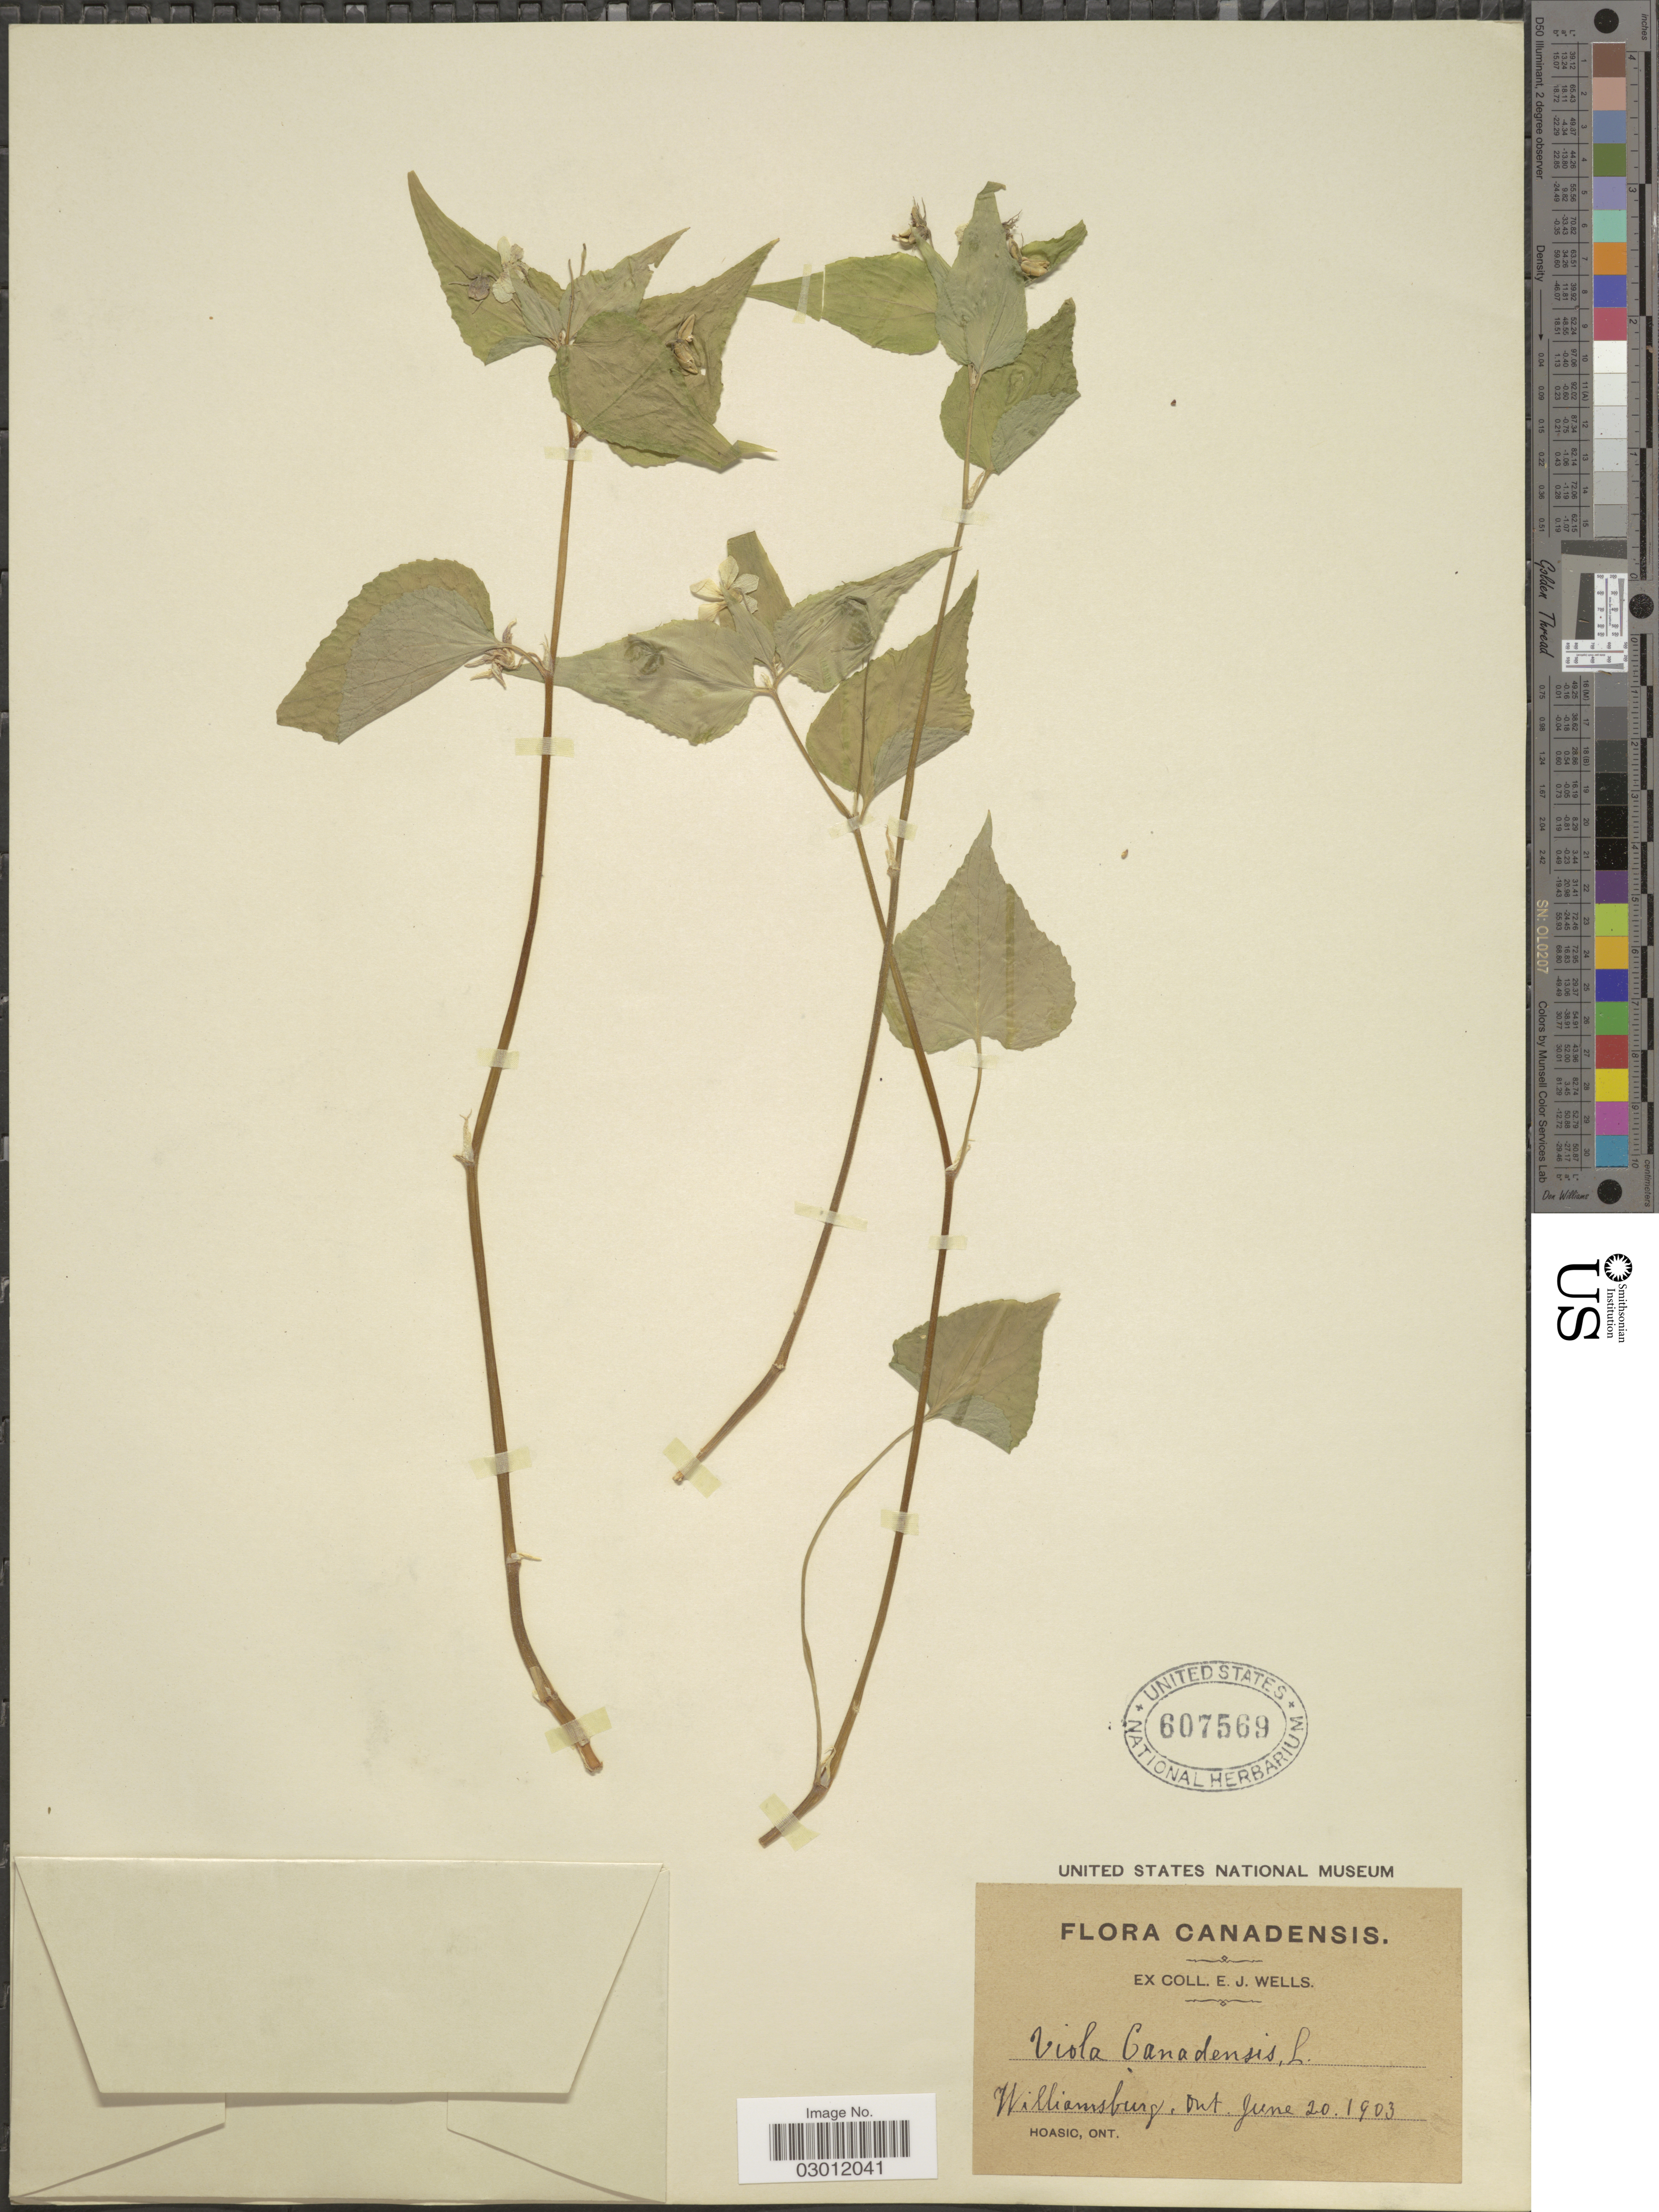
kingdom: Plantae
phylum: Tracheophyta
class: Magnoliopsida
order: Malpighiales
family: Violaceae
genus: Viola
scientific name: Viola canadensis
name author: L.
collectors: E. Wells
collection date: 1903-06-20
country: Canada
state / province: Ontario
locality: Williamsburg, Ont.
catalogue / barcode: US 607569